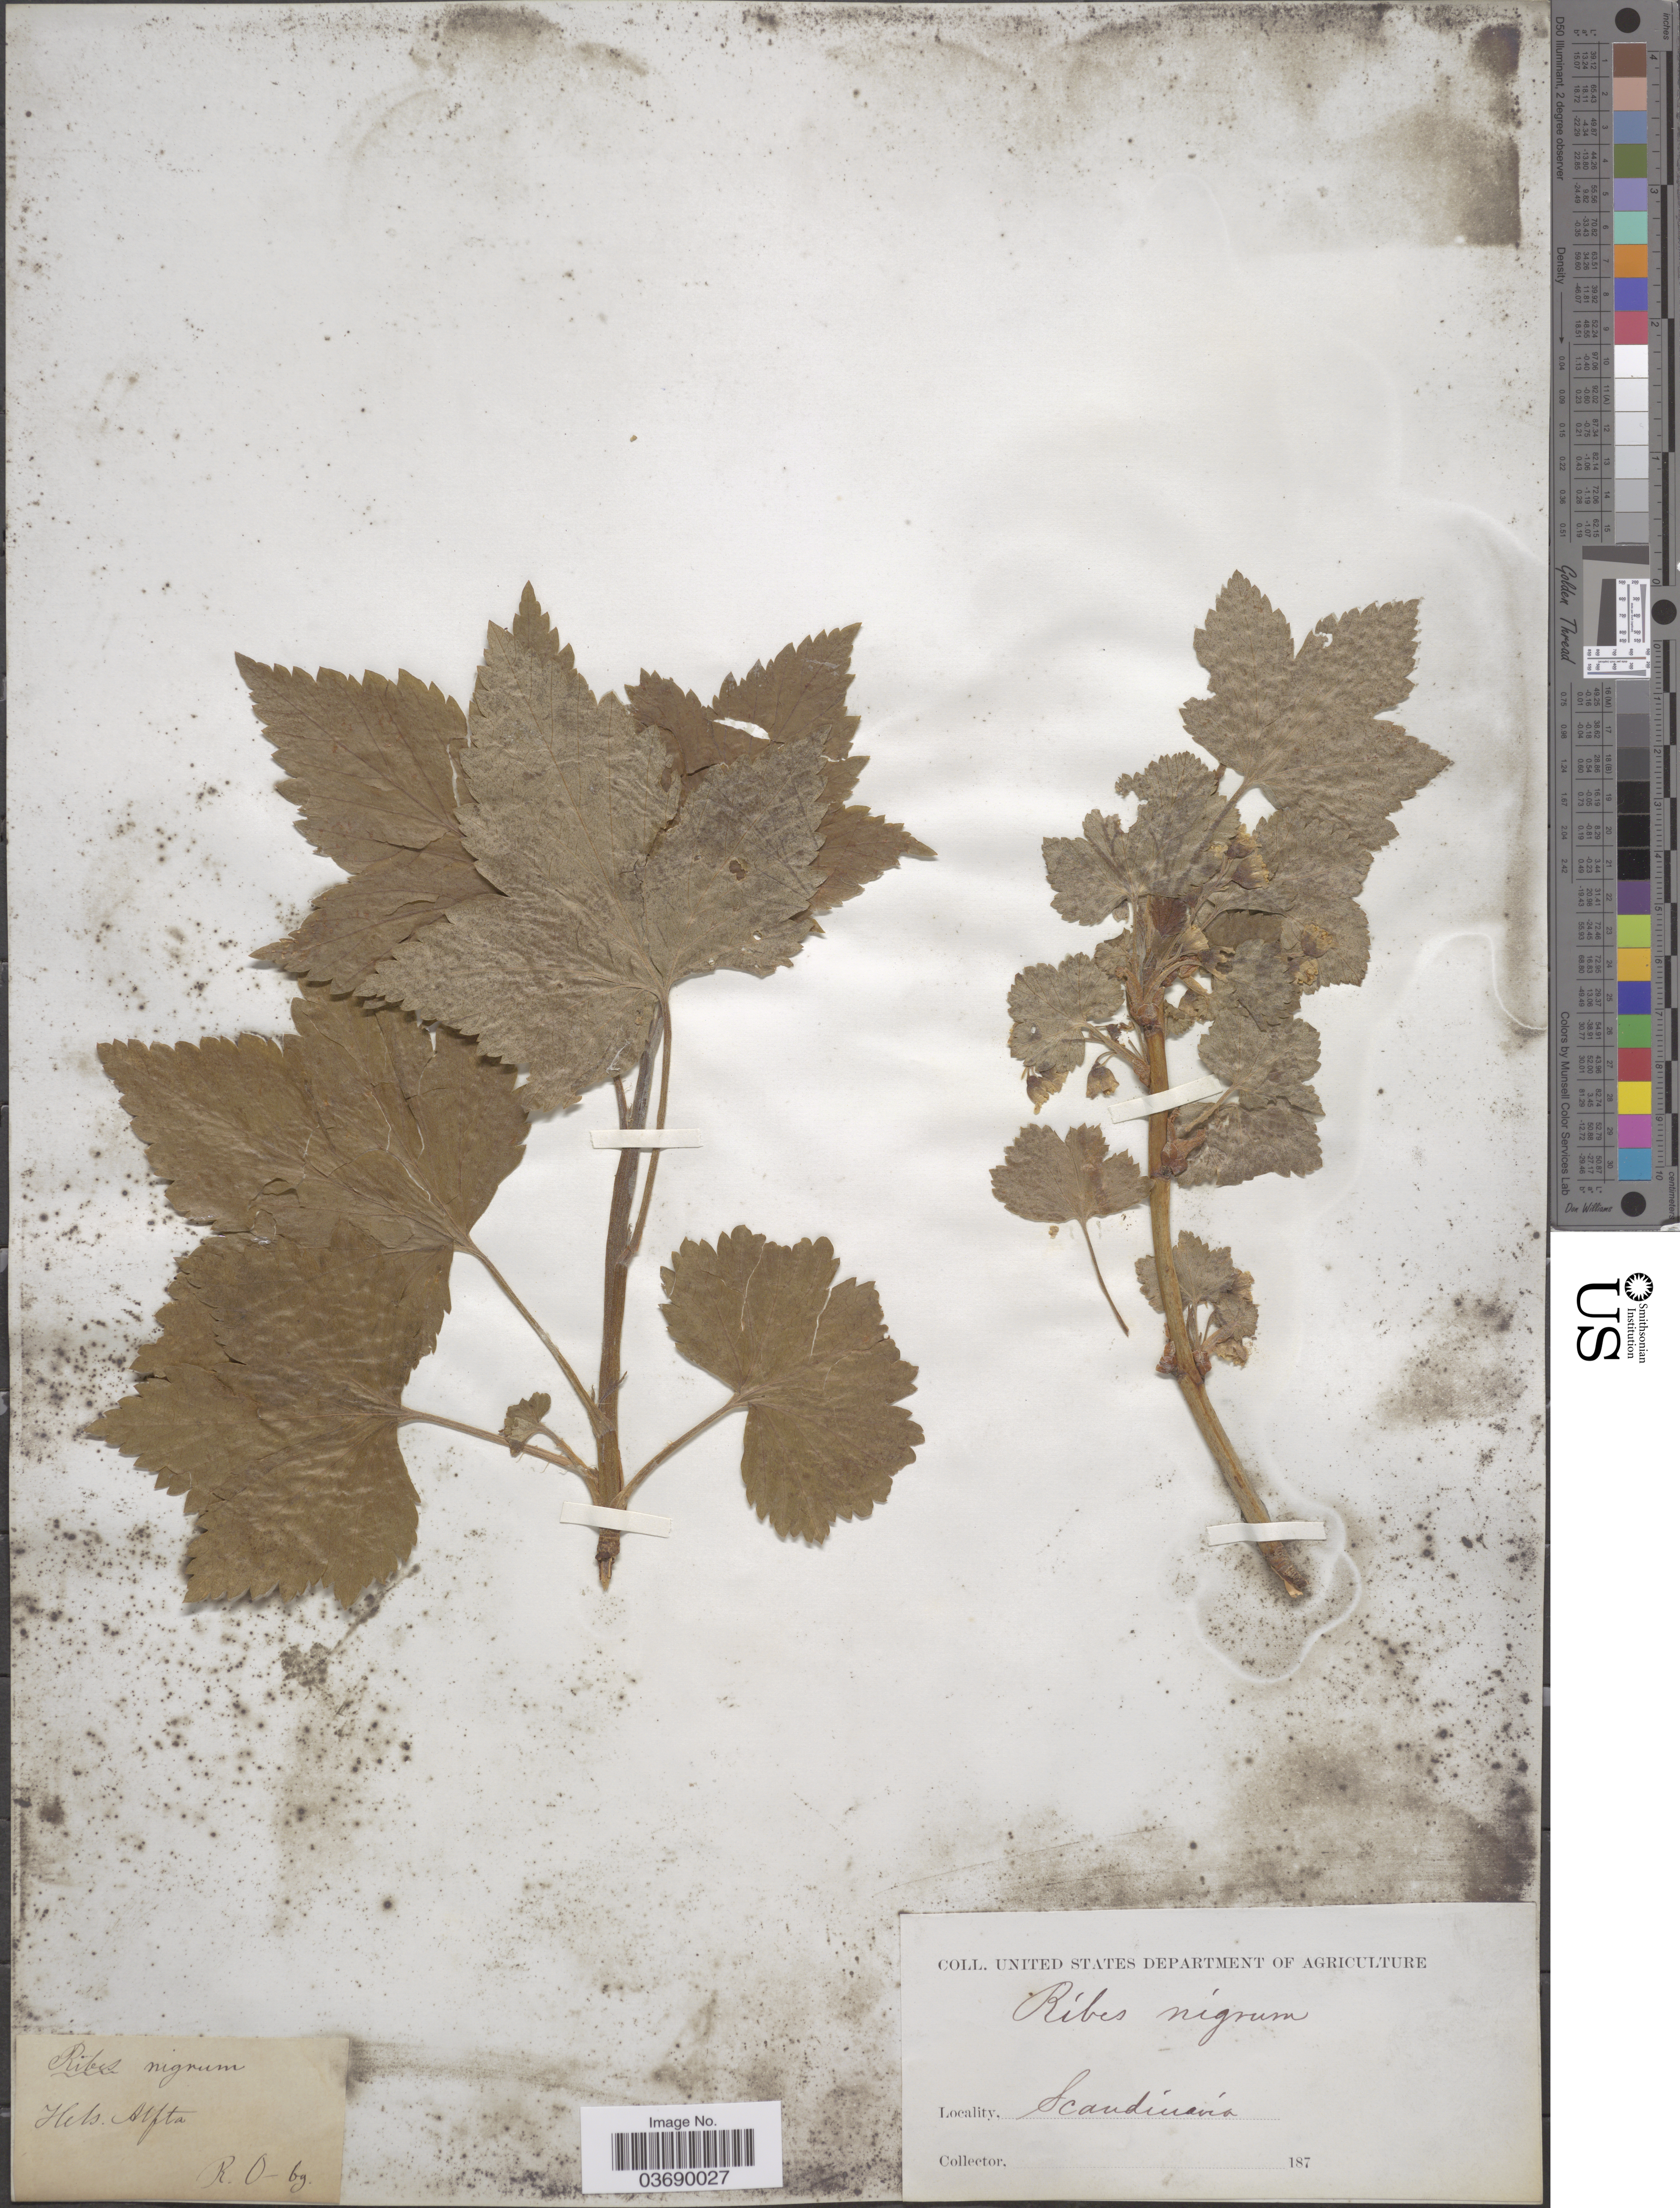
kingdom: Plantae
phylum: Tracheophyta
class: Magnoliopsida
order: Saxifragales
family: Grossulariaceae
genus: Ribes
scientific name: Ribes nigrum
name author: L.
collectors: R. Obg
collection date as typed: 187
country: Sweden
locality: Scandinavia. Hels. Alfta.